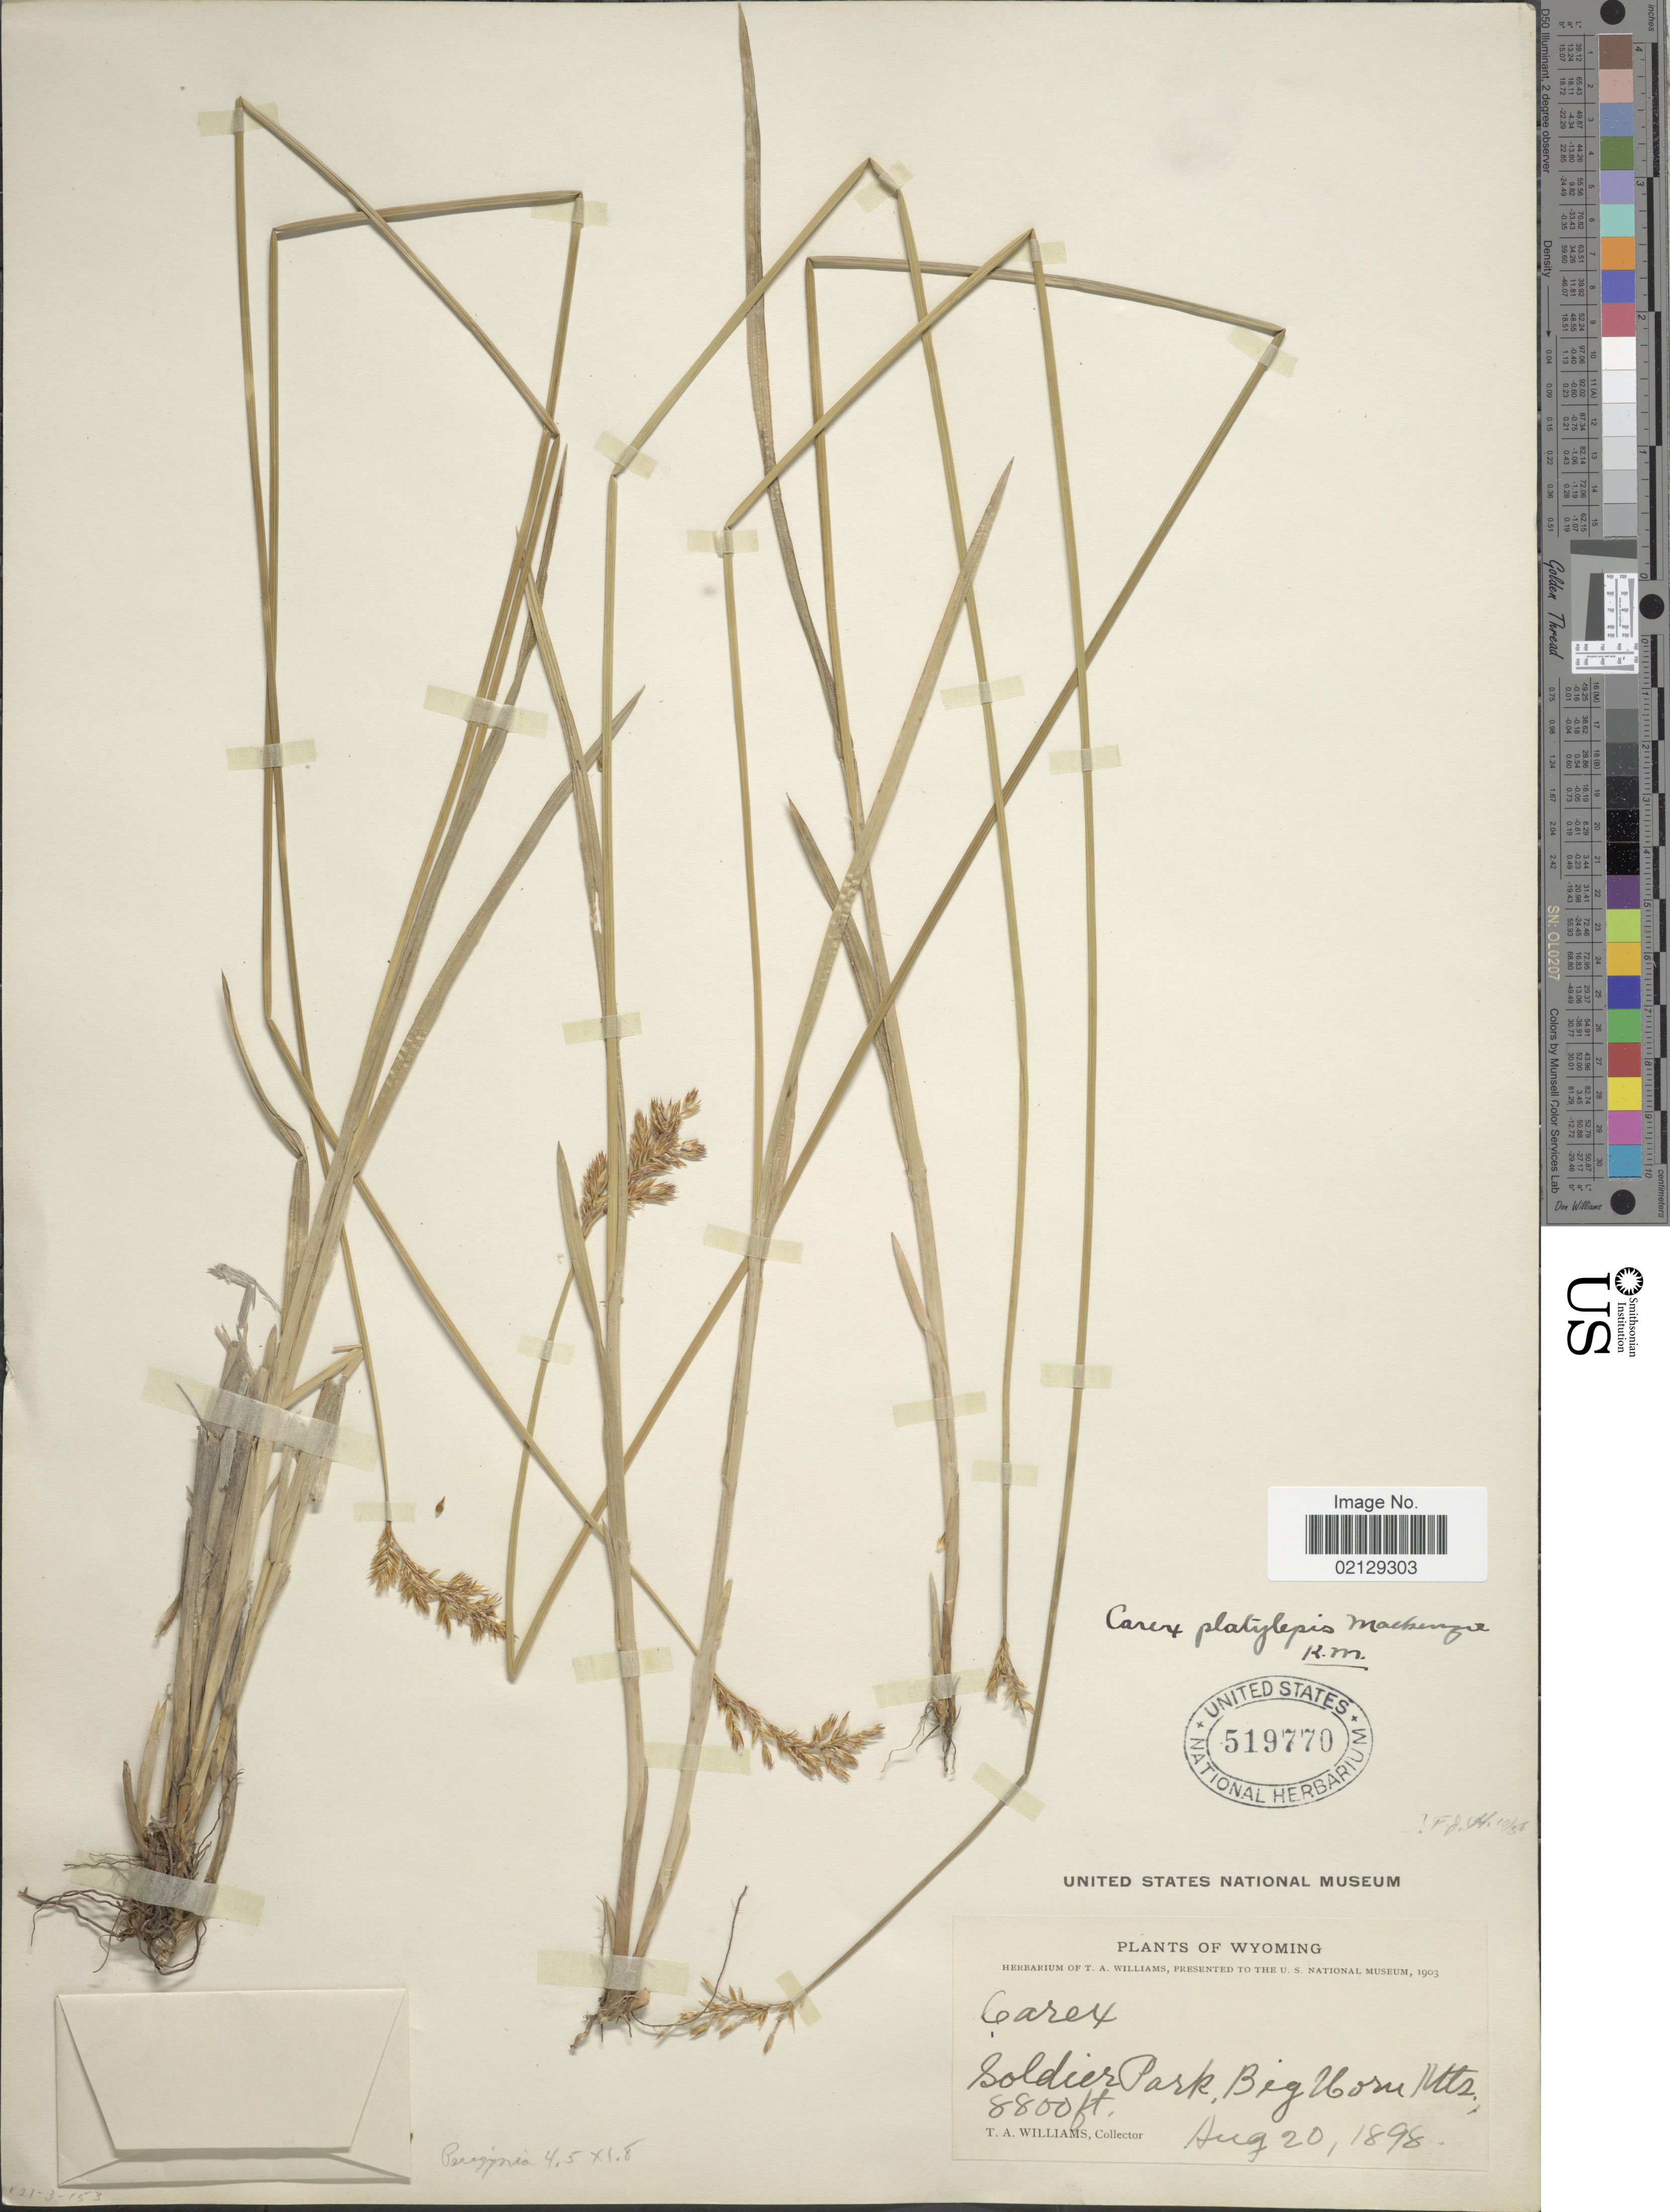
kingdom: Plantae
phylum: Tracheophyta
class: Liliopsida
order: Poales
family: Cyperaceae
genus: Carex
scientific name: Carex praticola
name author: Rydb.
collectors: T. A. Williams (herbarium)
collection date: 1898-08-20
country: United States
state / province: Wyoming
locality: Soldier Park, Big Horn Mts.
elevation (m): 2682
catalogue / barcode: US 519770